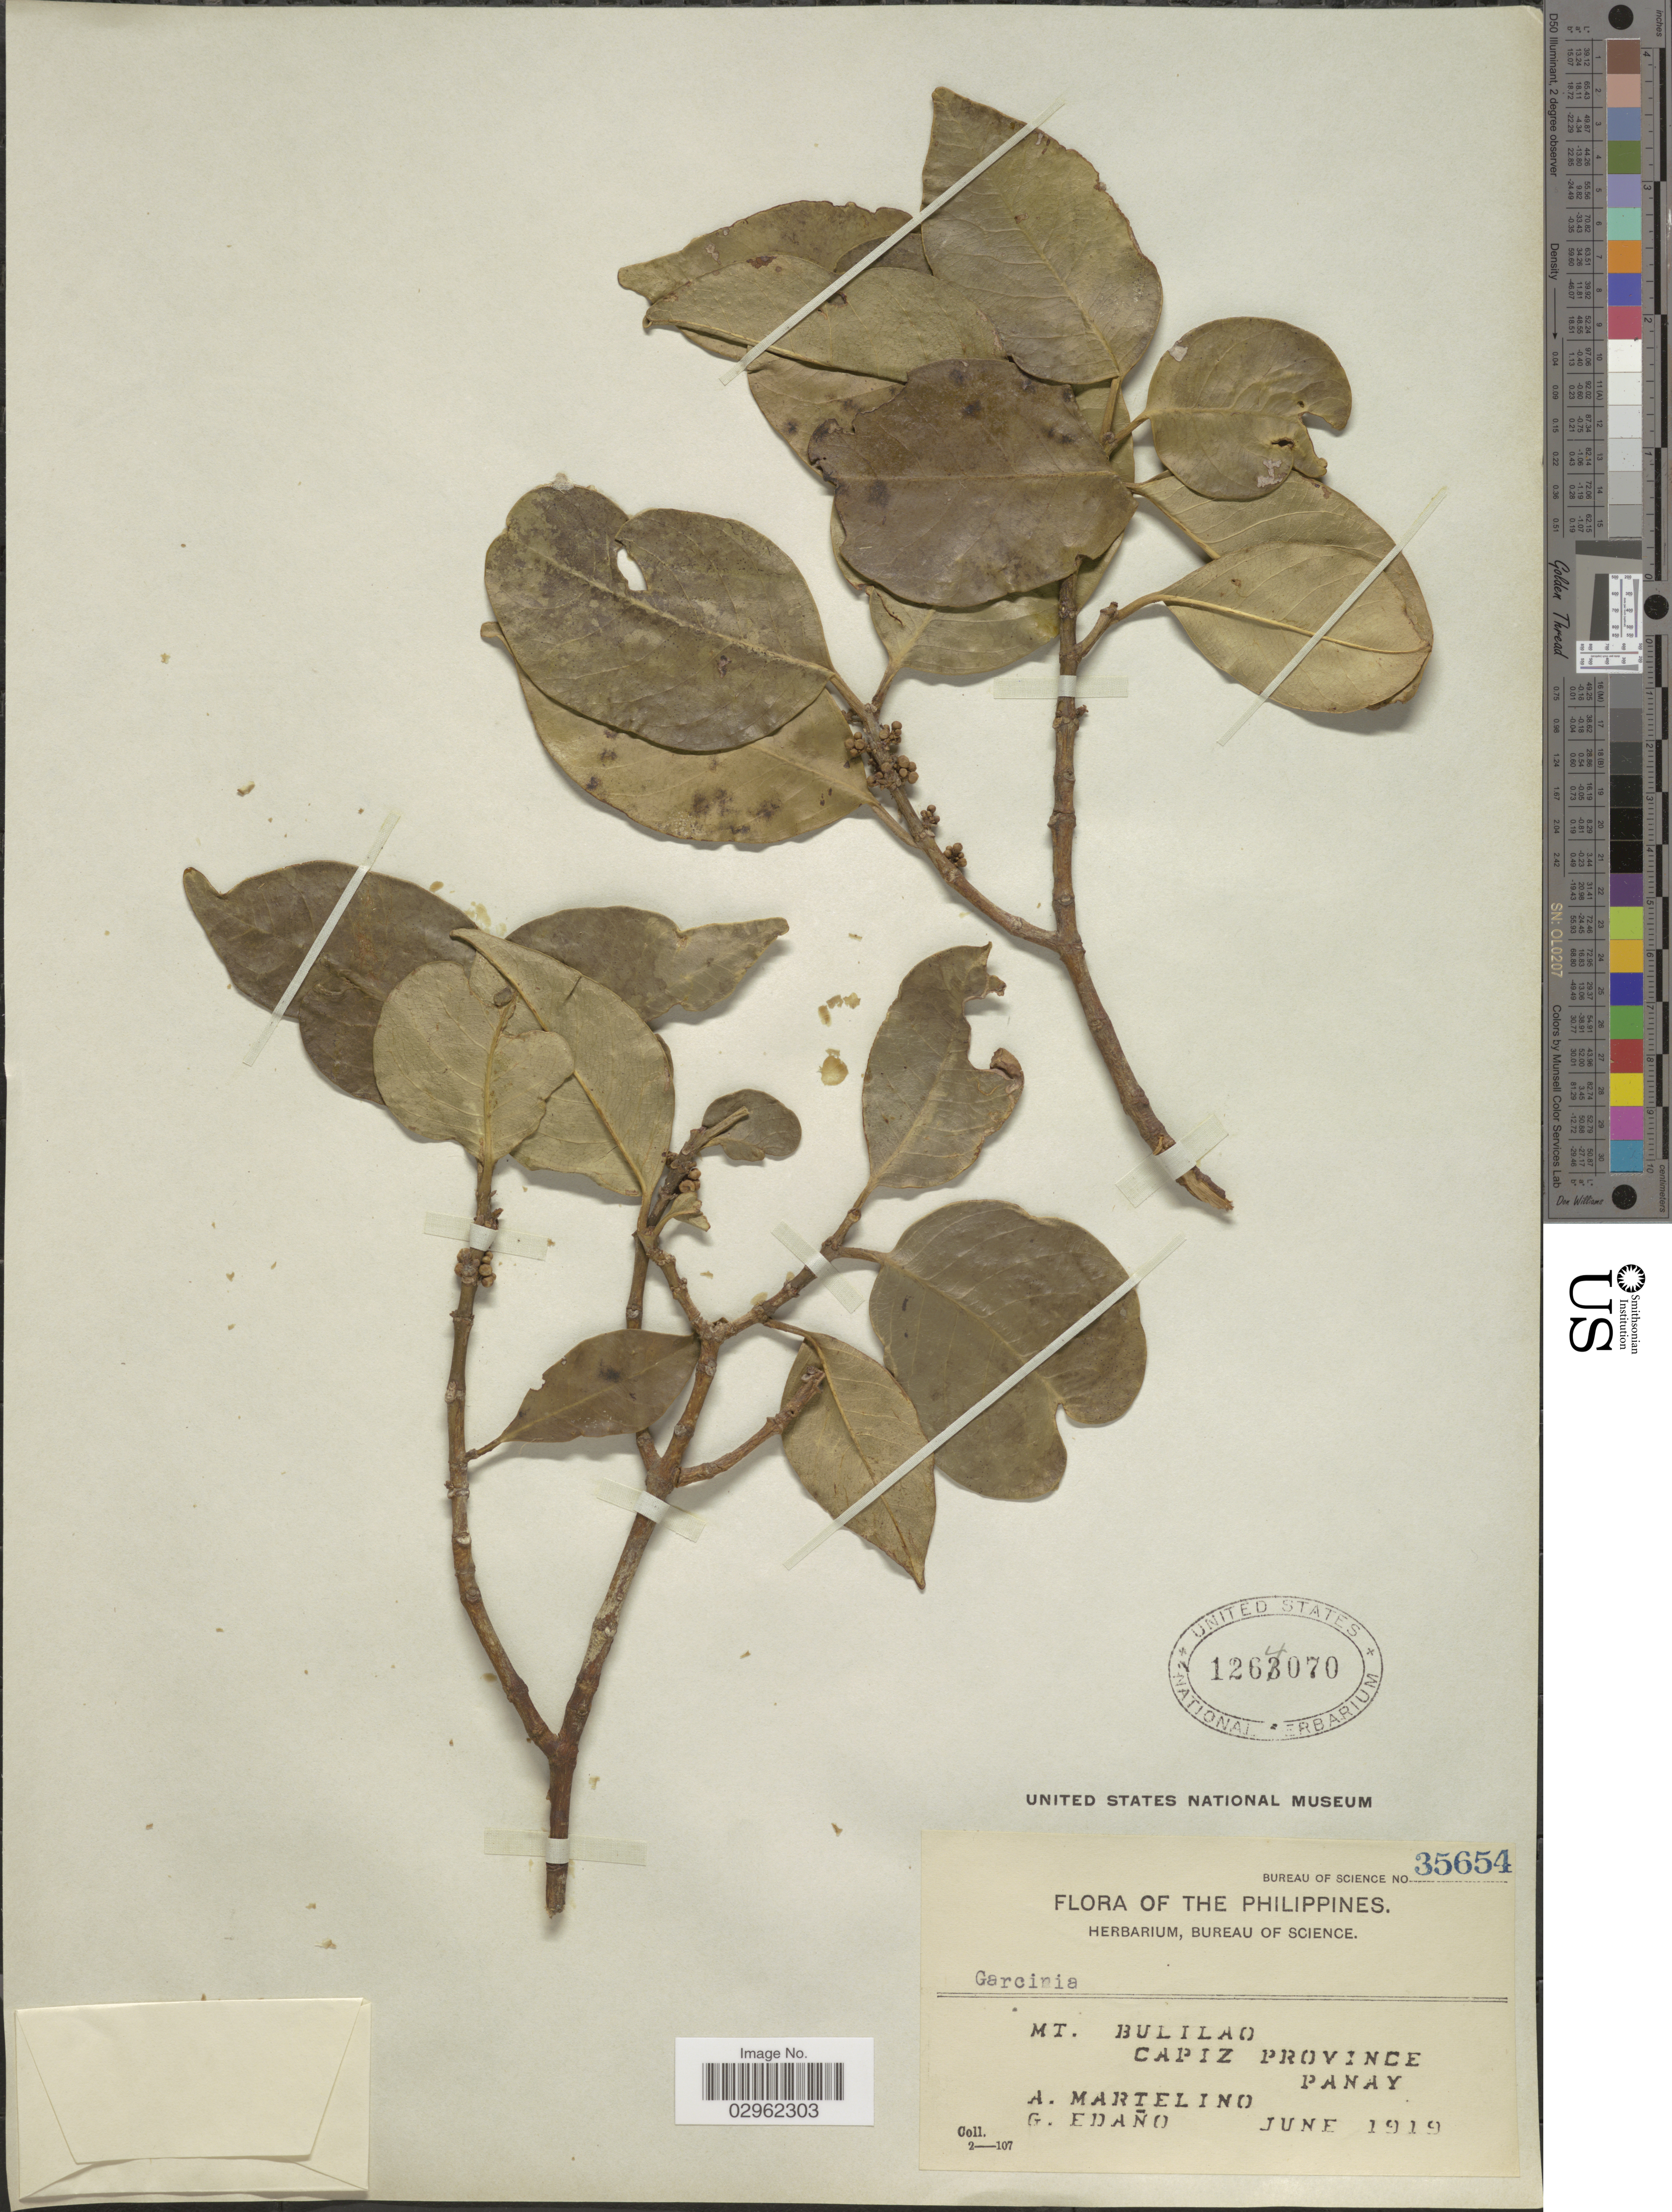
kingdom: Plantae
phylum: Tracheophyta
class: Magnoliopsida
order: Malpighiales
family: Clusiaceae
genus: Garcinia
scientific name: Garcinia sp.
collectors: A. Martelino & G. Edaño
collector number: Bureau of Science 35654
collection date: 1919-06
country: Philippines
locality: Mt. Bulilao, Capiz Province, Panay.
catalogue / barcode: US 1264070